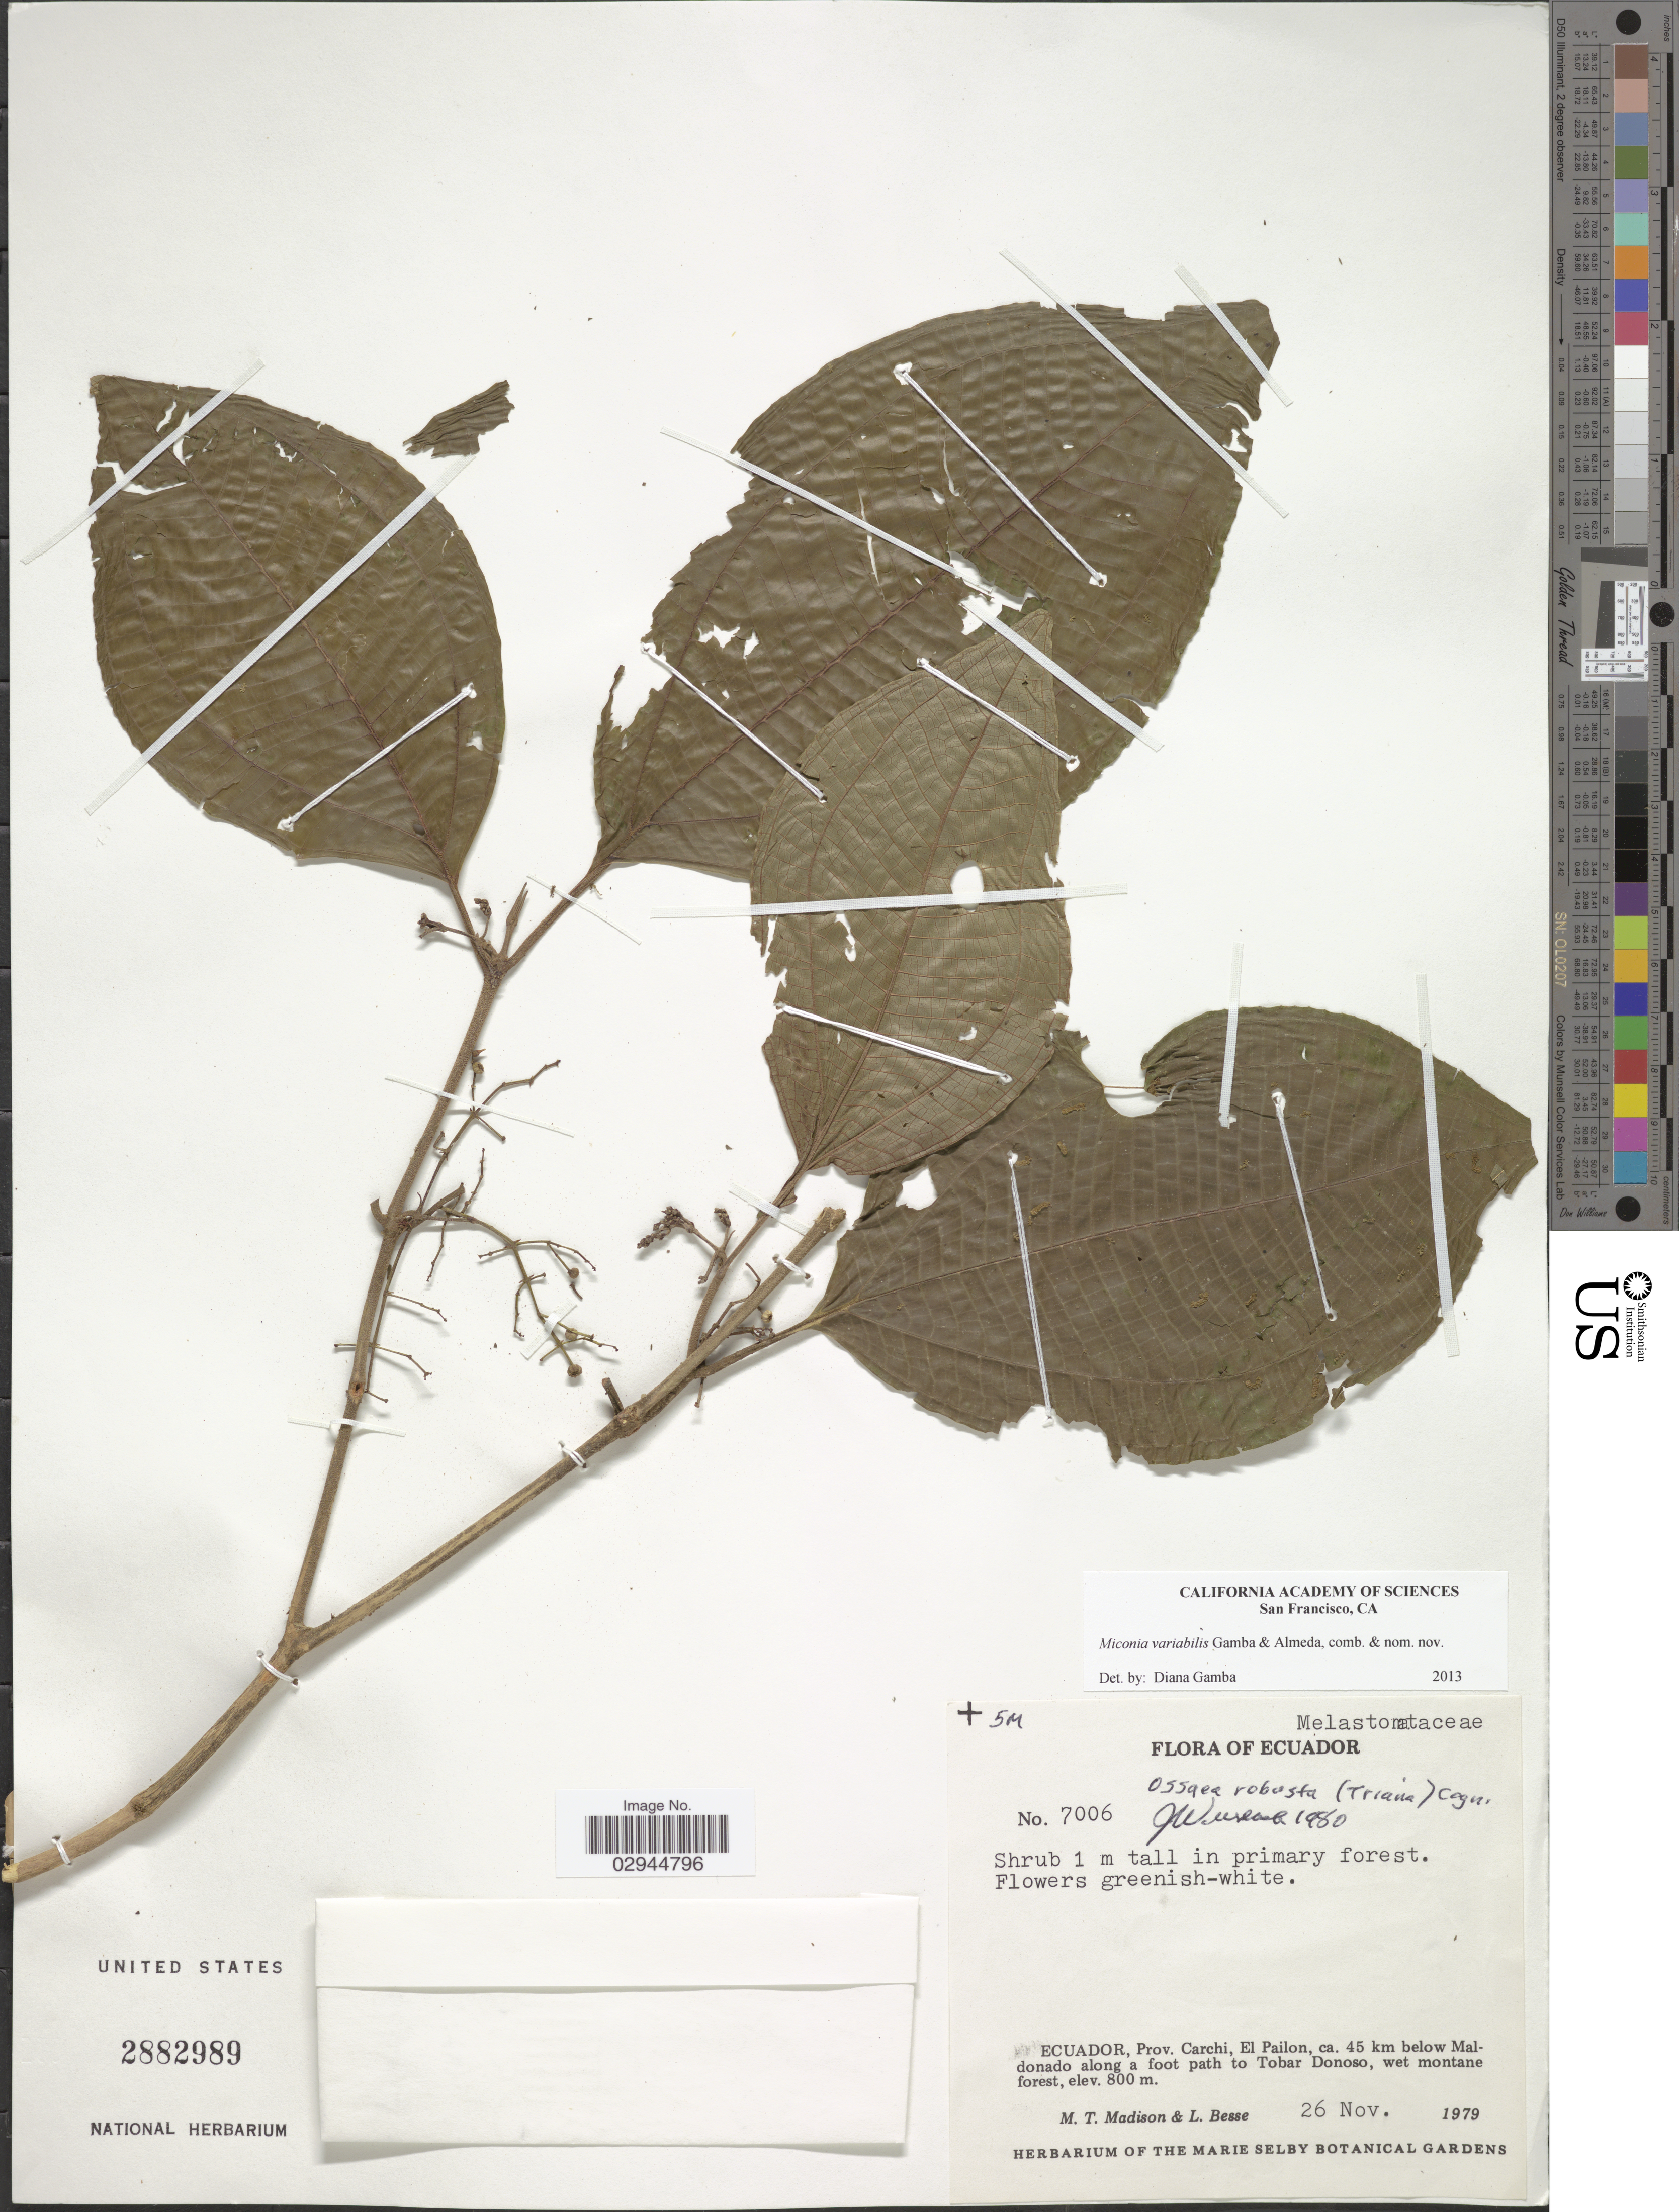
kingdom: Plantae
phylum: Tracheophyta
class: Magnoliopsida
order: Myrtales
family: Melastomataceae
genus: Miconia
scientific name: Miconia variabilis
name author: Gamba & Almeda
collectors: M. T. Madison & L. Besse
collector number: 7006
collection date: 1979-11-26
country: Ecuador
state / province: Carchi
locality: El Pailon, ca. 45 km below Maldonado along a foot path to Tobar Donoso.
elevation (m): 800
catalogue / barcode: US 2882989